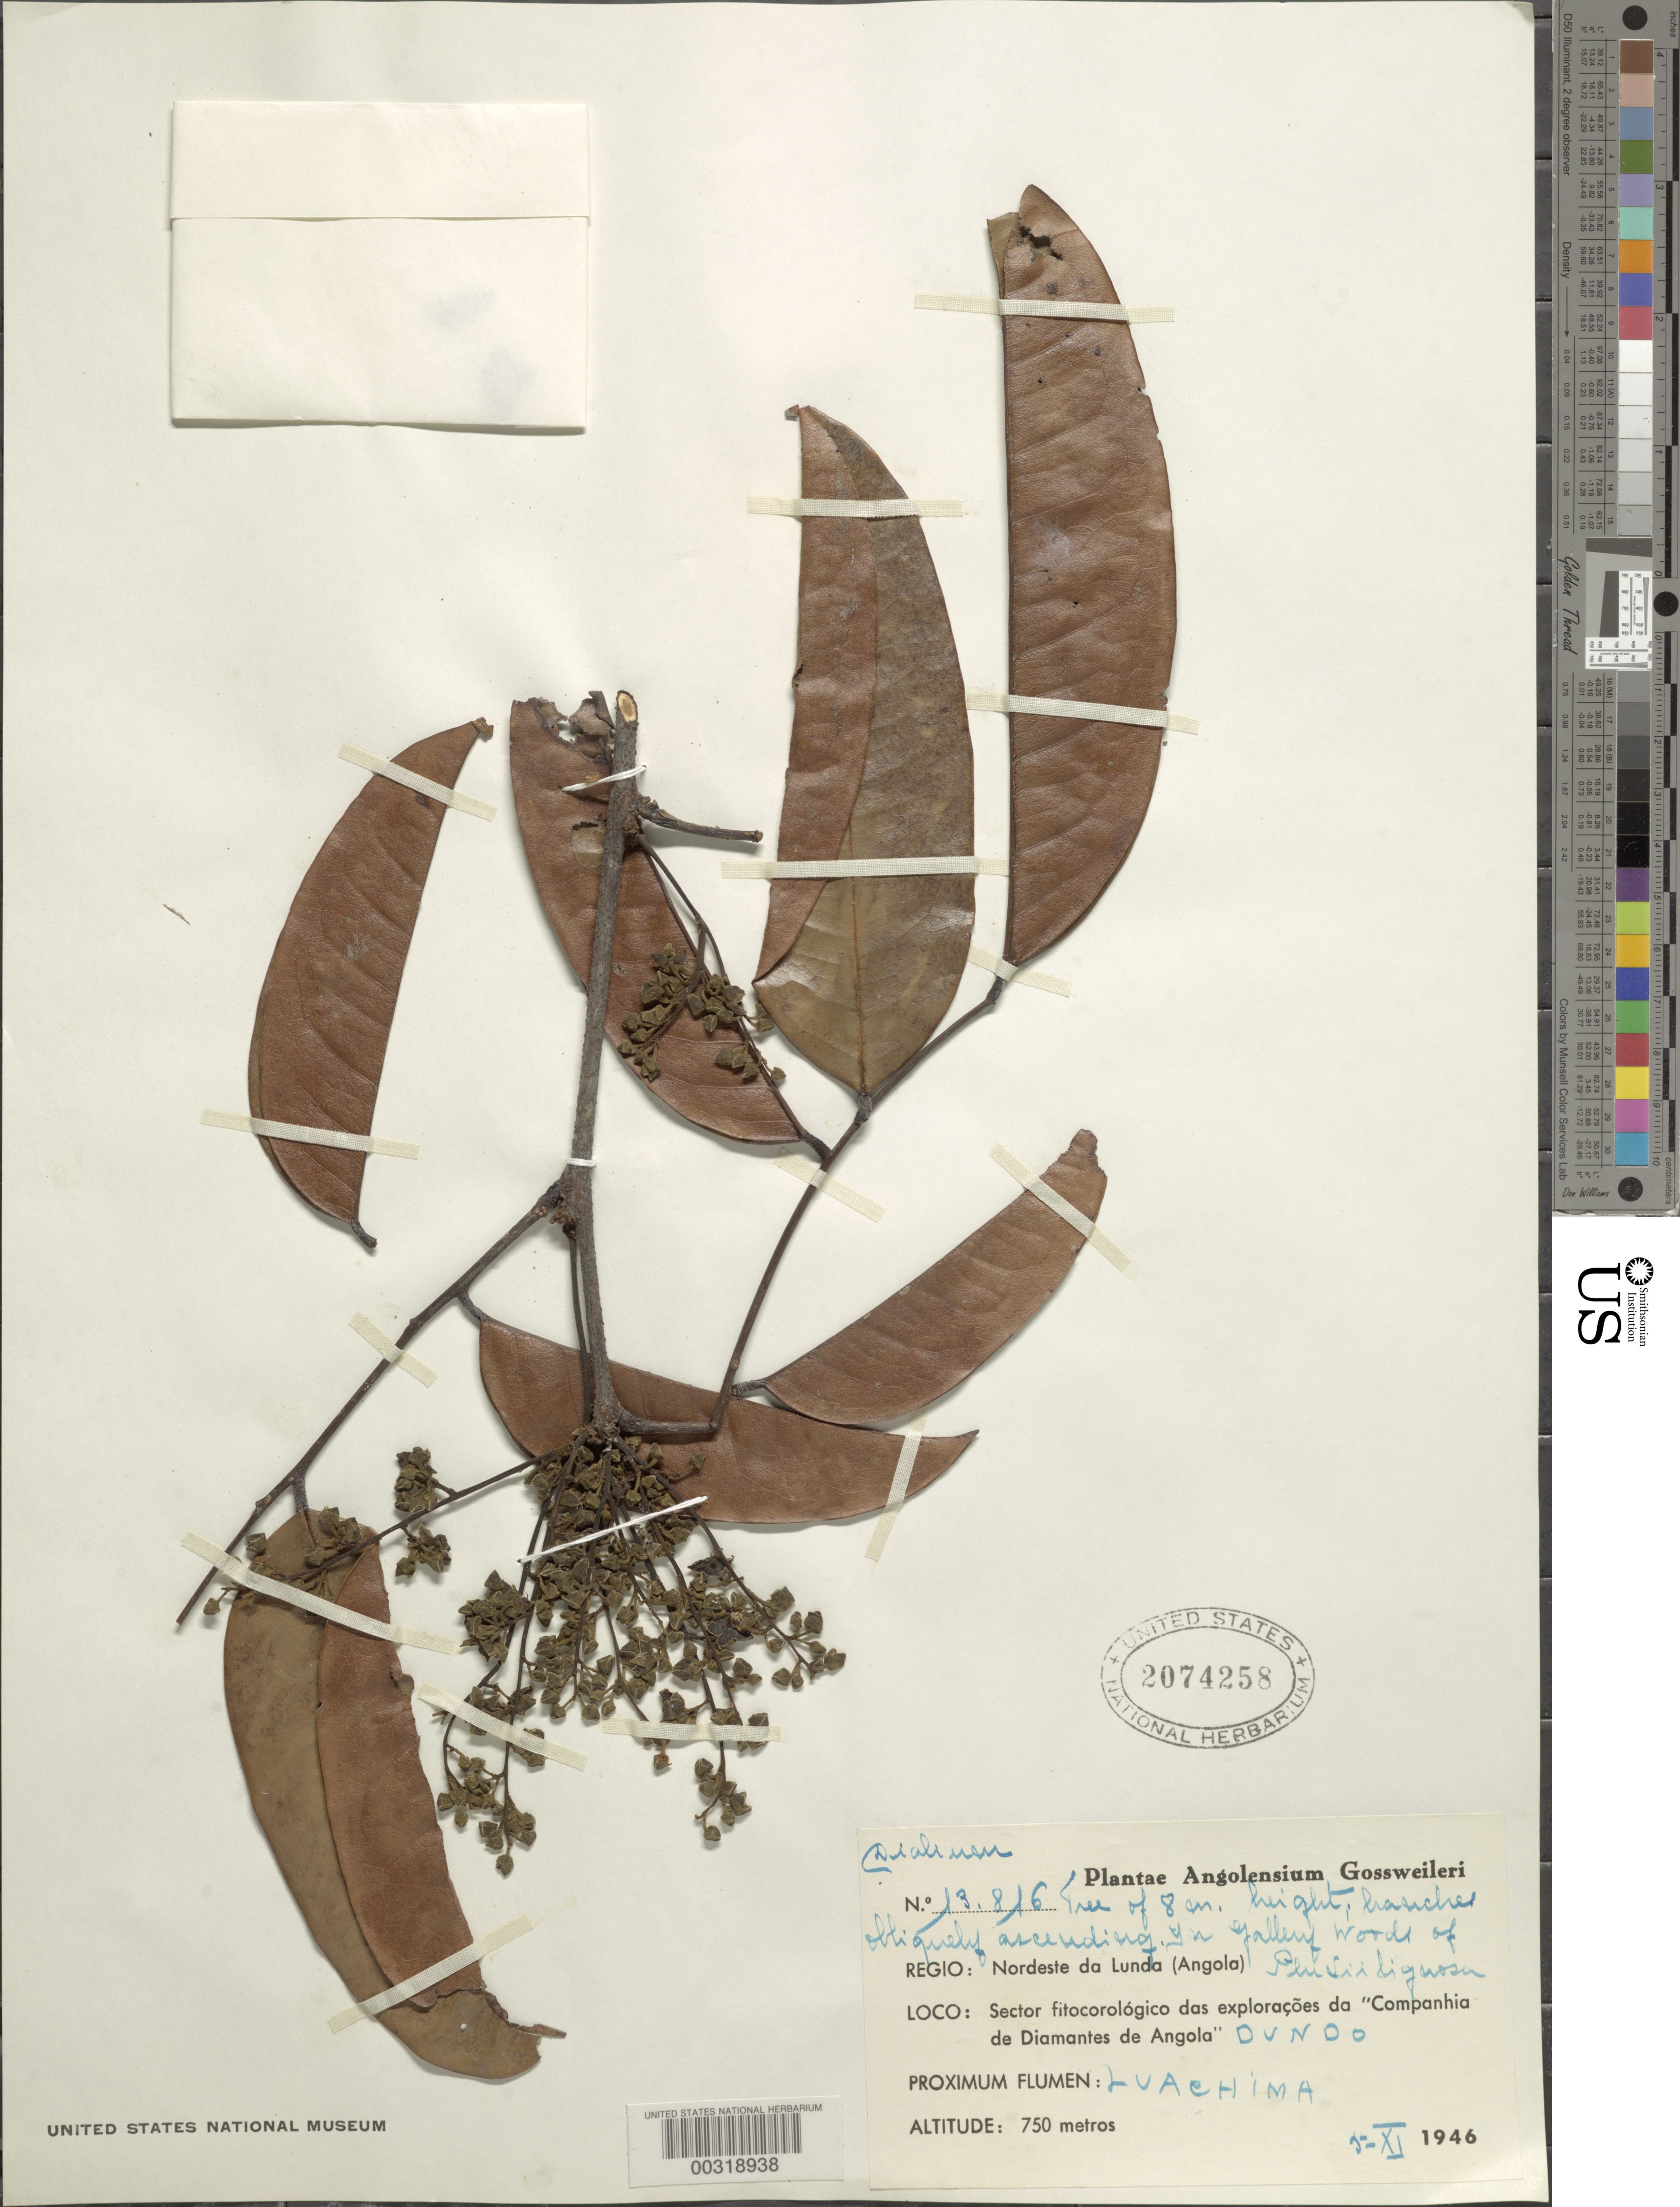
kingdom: Plantae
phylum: Tracheophyta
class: Magnoliopsida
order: Fabales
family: Fabaceae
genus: Dialium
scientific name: Dialium sp.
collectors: F. Gossweiler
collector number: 13816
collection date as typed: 05 Nov 1946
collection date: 1946-11-05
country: Angola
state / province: Lunda Norte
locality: Dundo; nearest river Luachimo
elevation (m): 750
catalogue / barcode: US 2074258